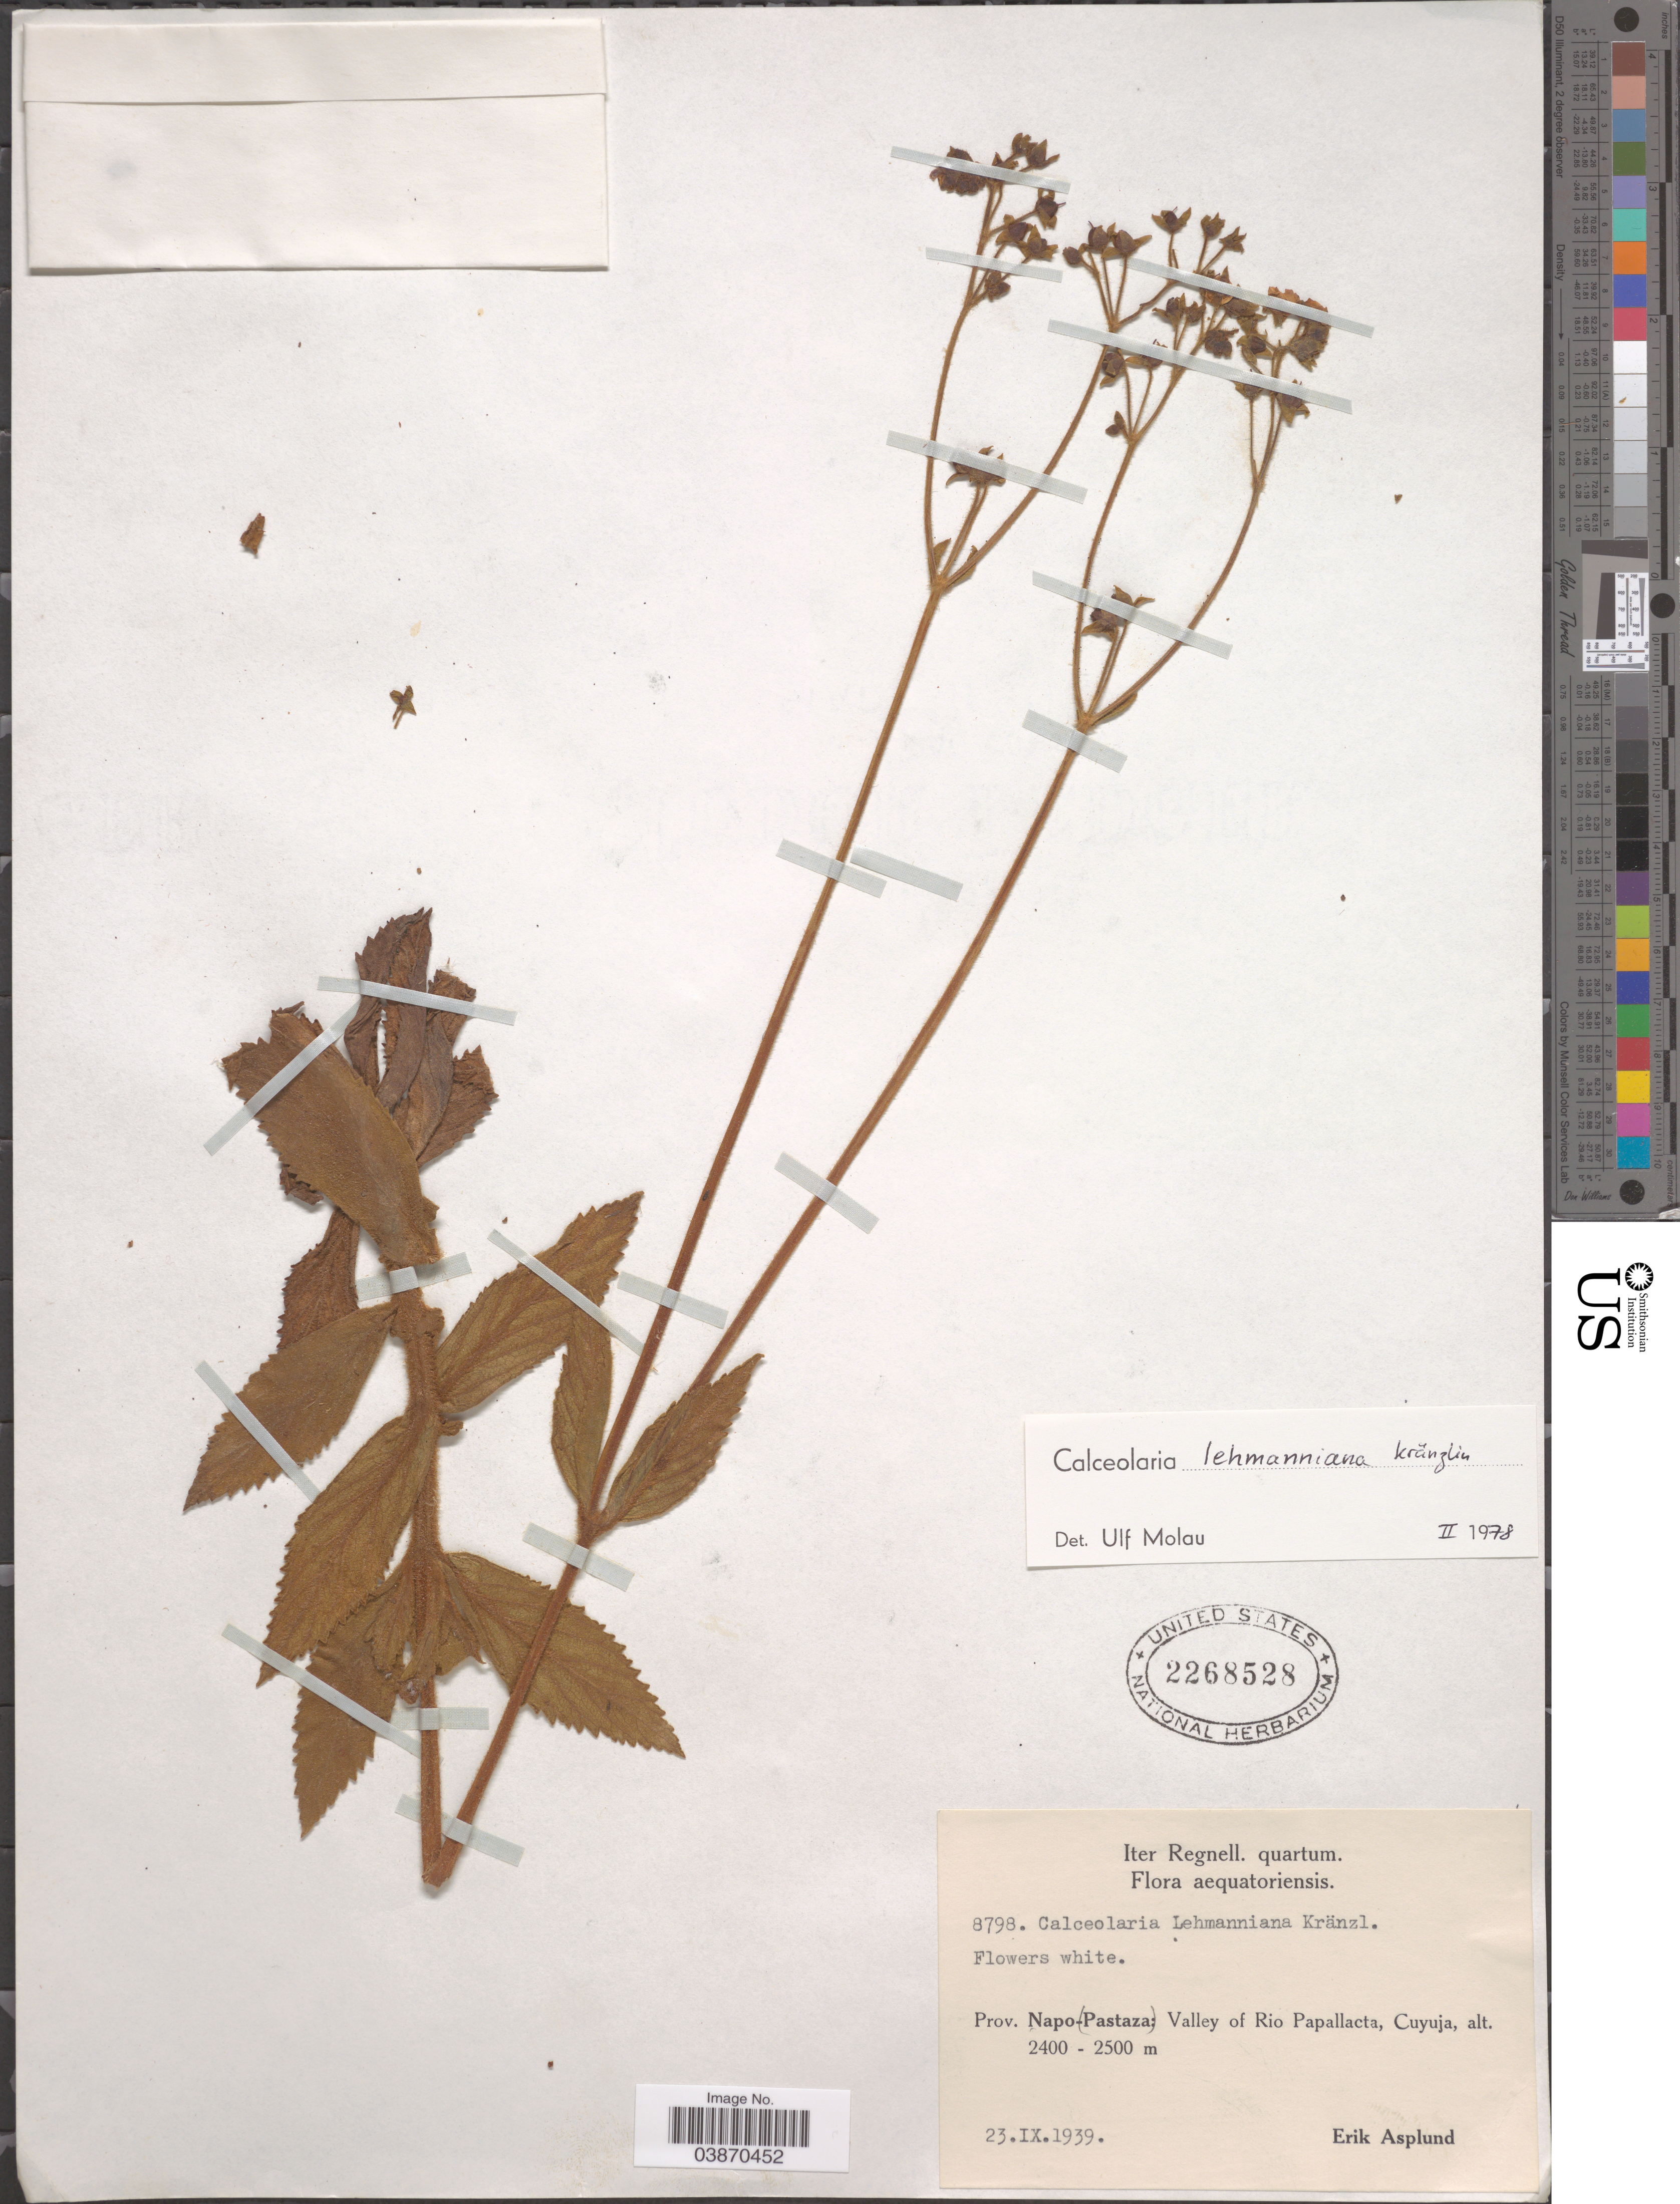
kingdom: Plantae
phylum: Tracheophyta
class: Magnoliopsida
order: Lamiales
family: Calceolariaceae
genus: Calceolaria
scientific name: Calceolaria lehmanniana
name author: Kraenzl.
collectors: E. Asplund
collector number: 8798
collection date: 1939-09-23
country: Ecuador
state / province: Napo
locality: Valley of Rio Papallacta, Cuyuja.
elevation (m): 2400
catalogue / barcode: US 2268528